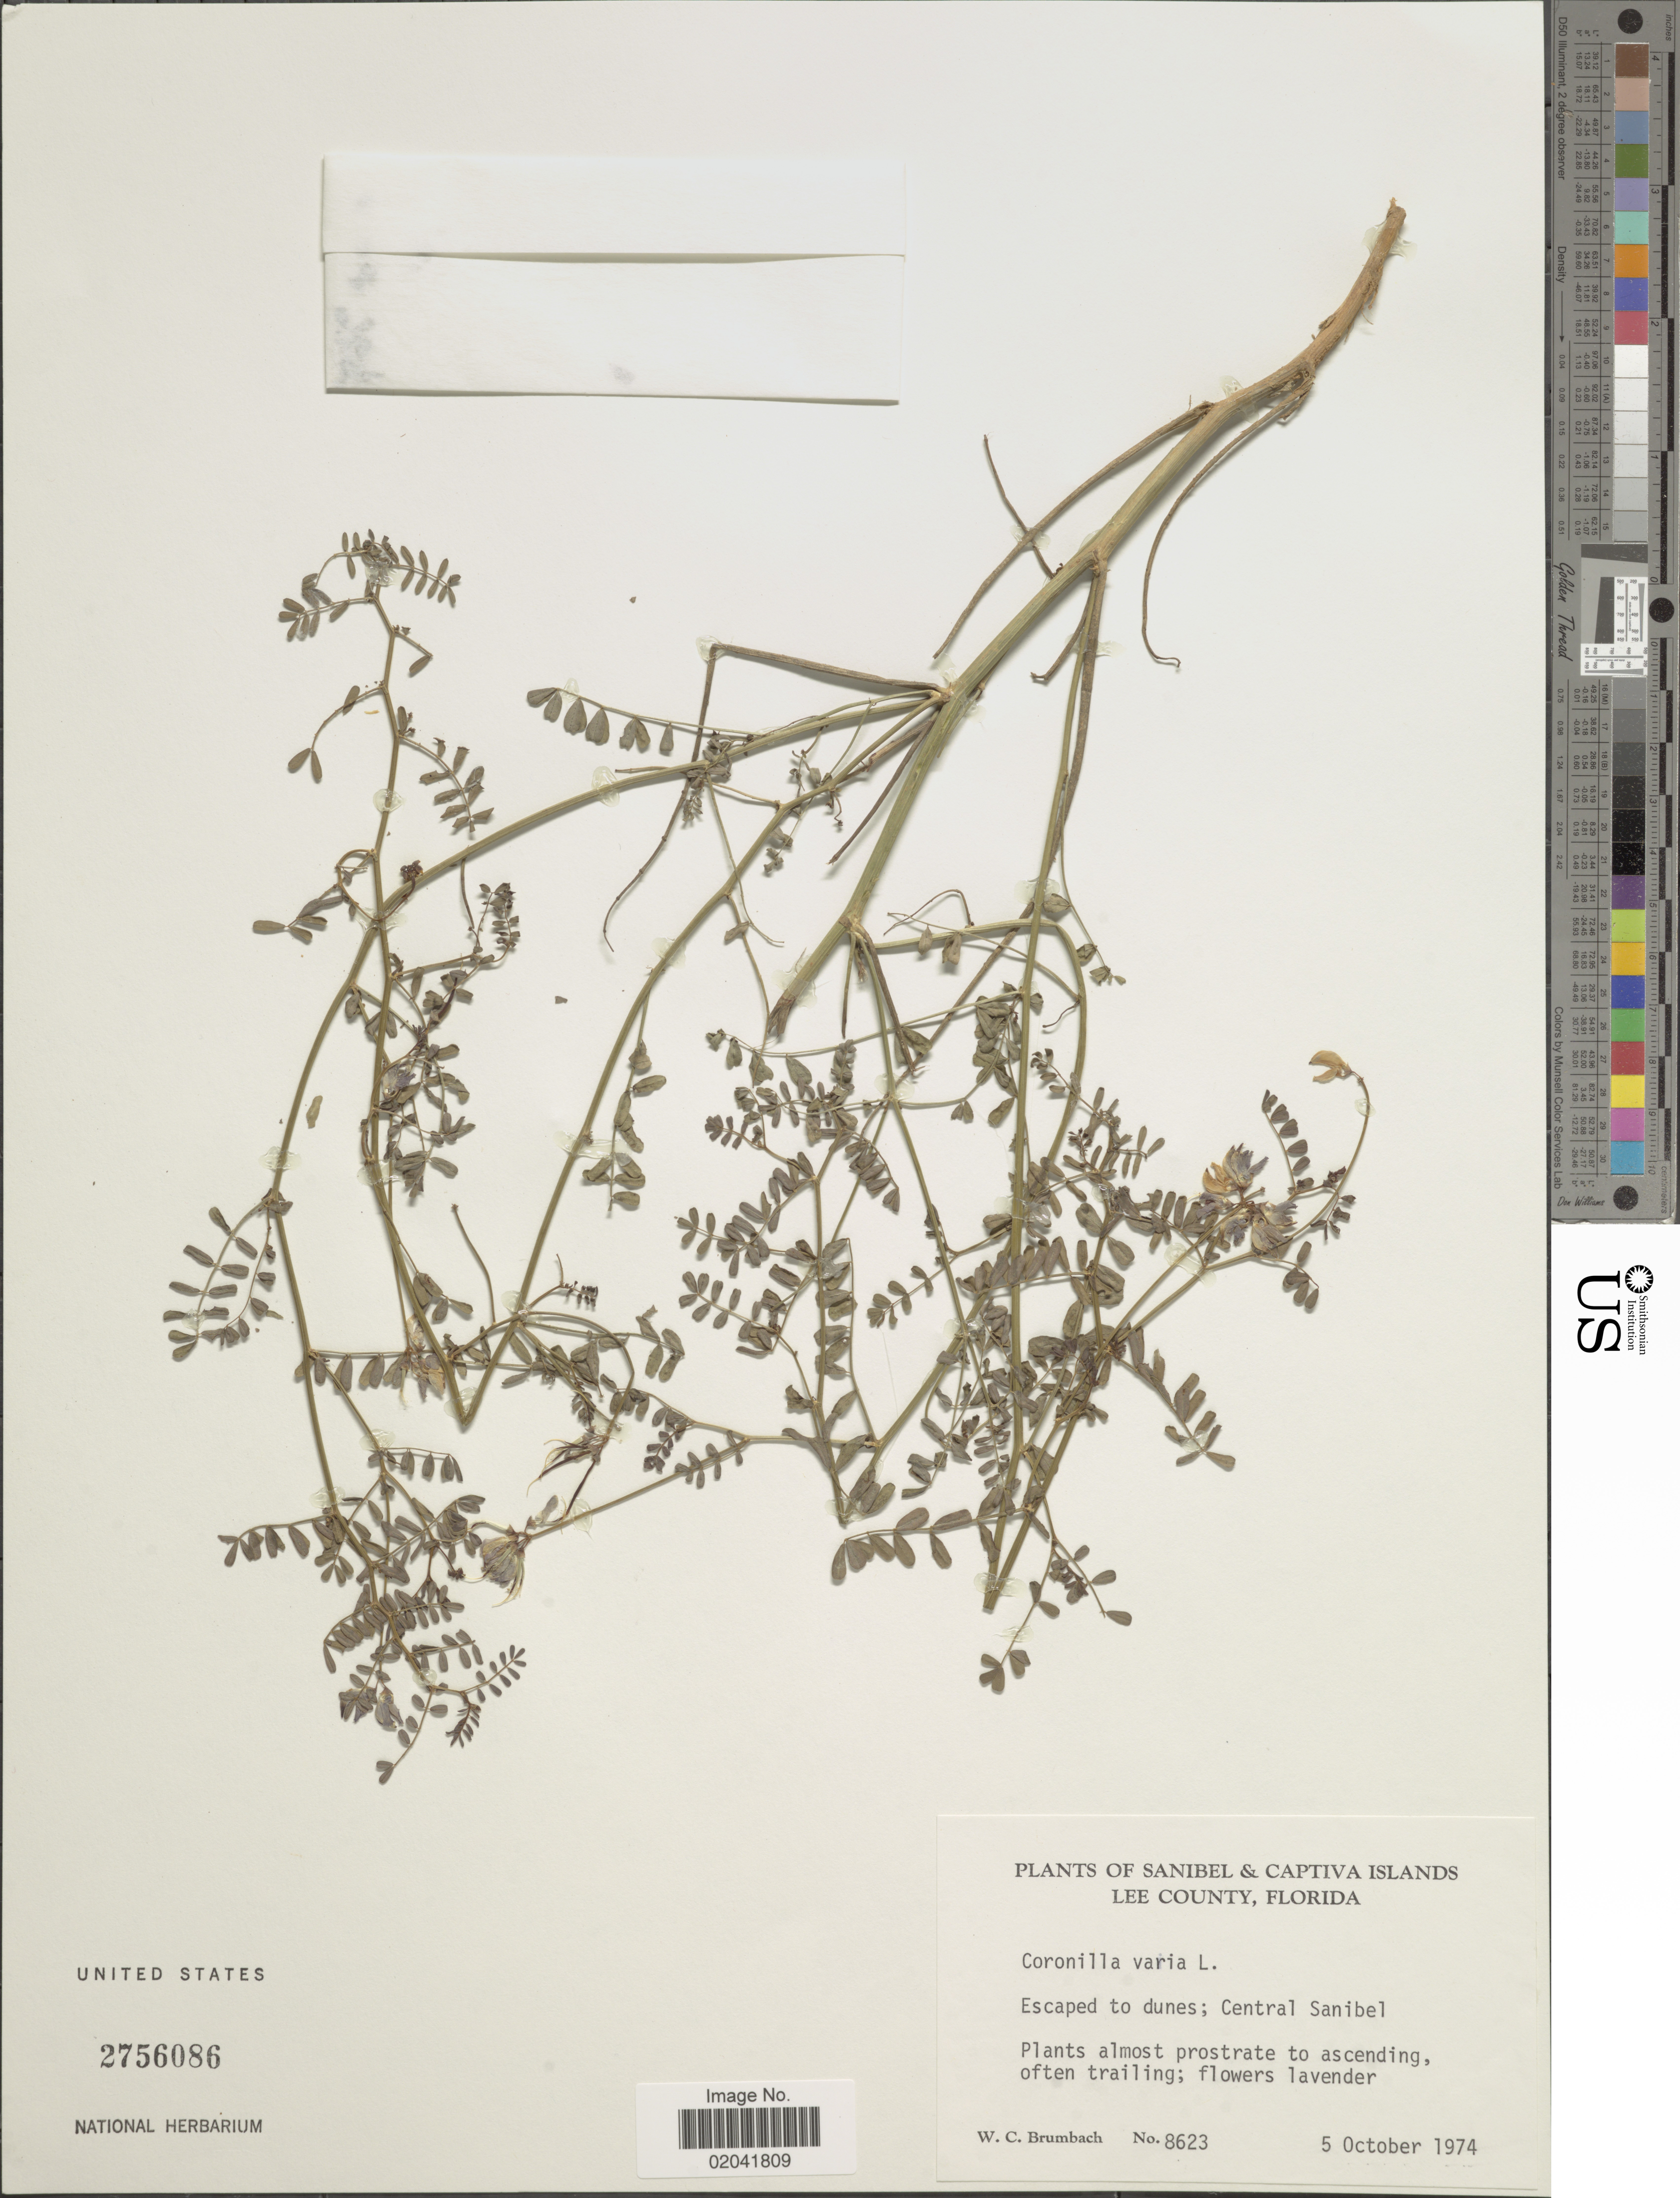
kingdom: Plantae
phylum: Tracheophyta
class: Magnoliopsida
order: Fabales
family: Fabaceae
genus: Coronilla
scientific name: Coronilla varia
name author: L.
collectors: W. C. Brumbach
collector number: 8623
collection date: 1974-10-05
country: United States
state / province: Florida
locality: Sanibel & Captiva Island, Lee County, Escaped to dunes; Central Sanibel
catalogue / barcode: US 2756086